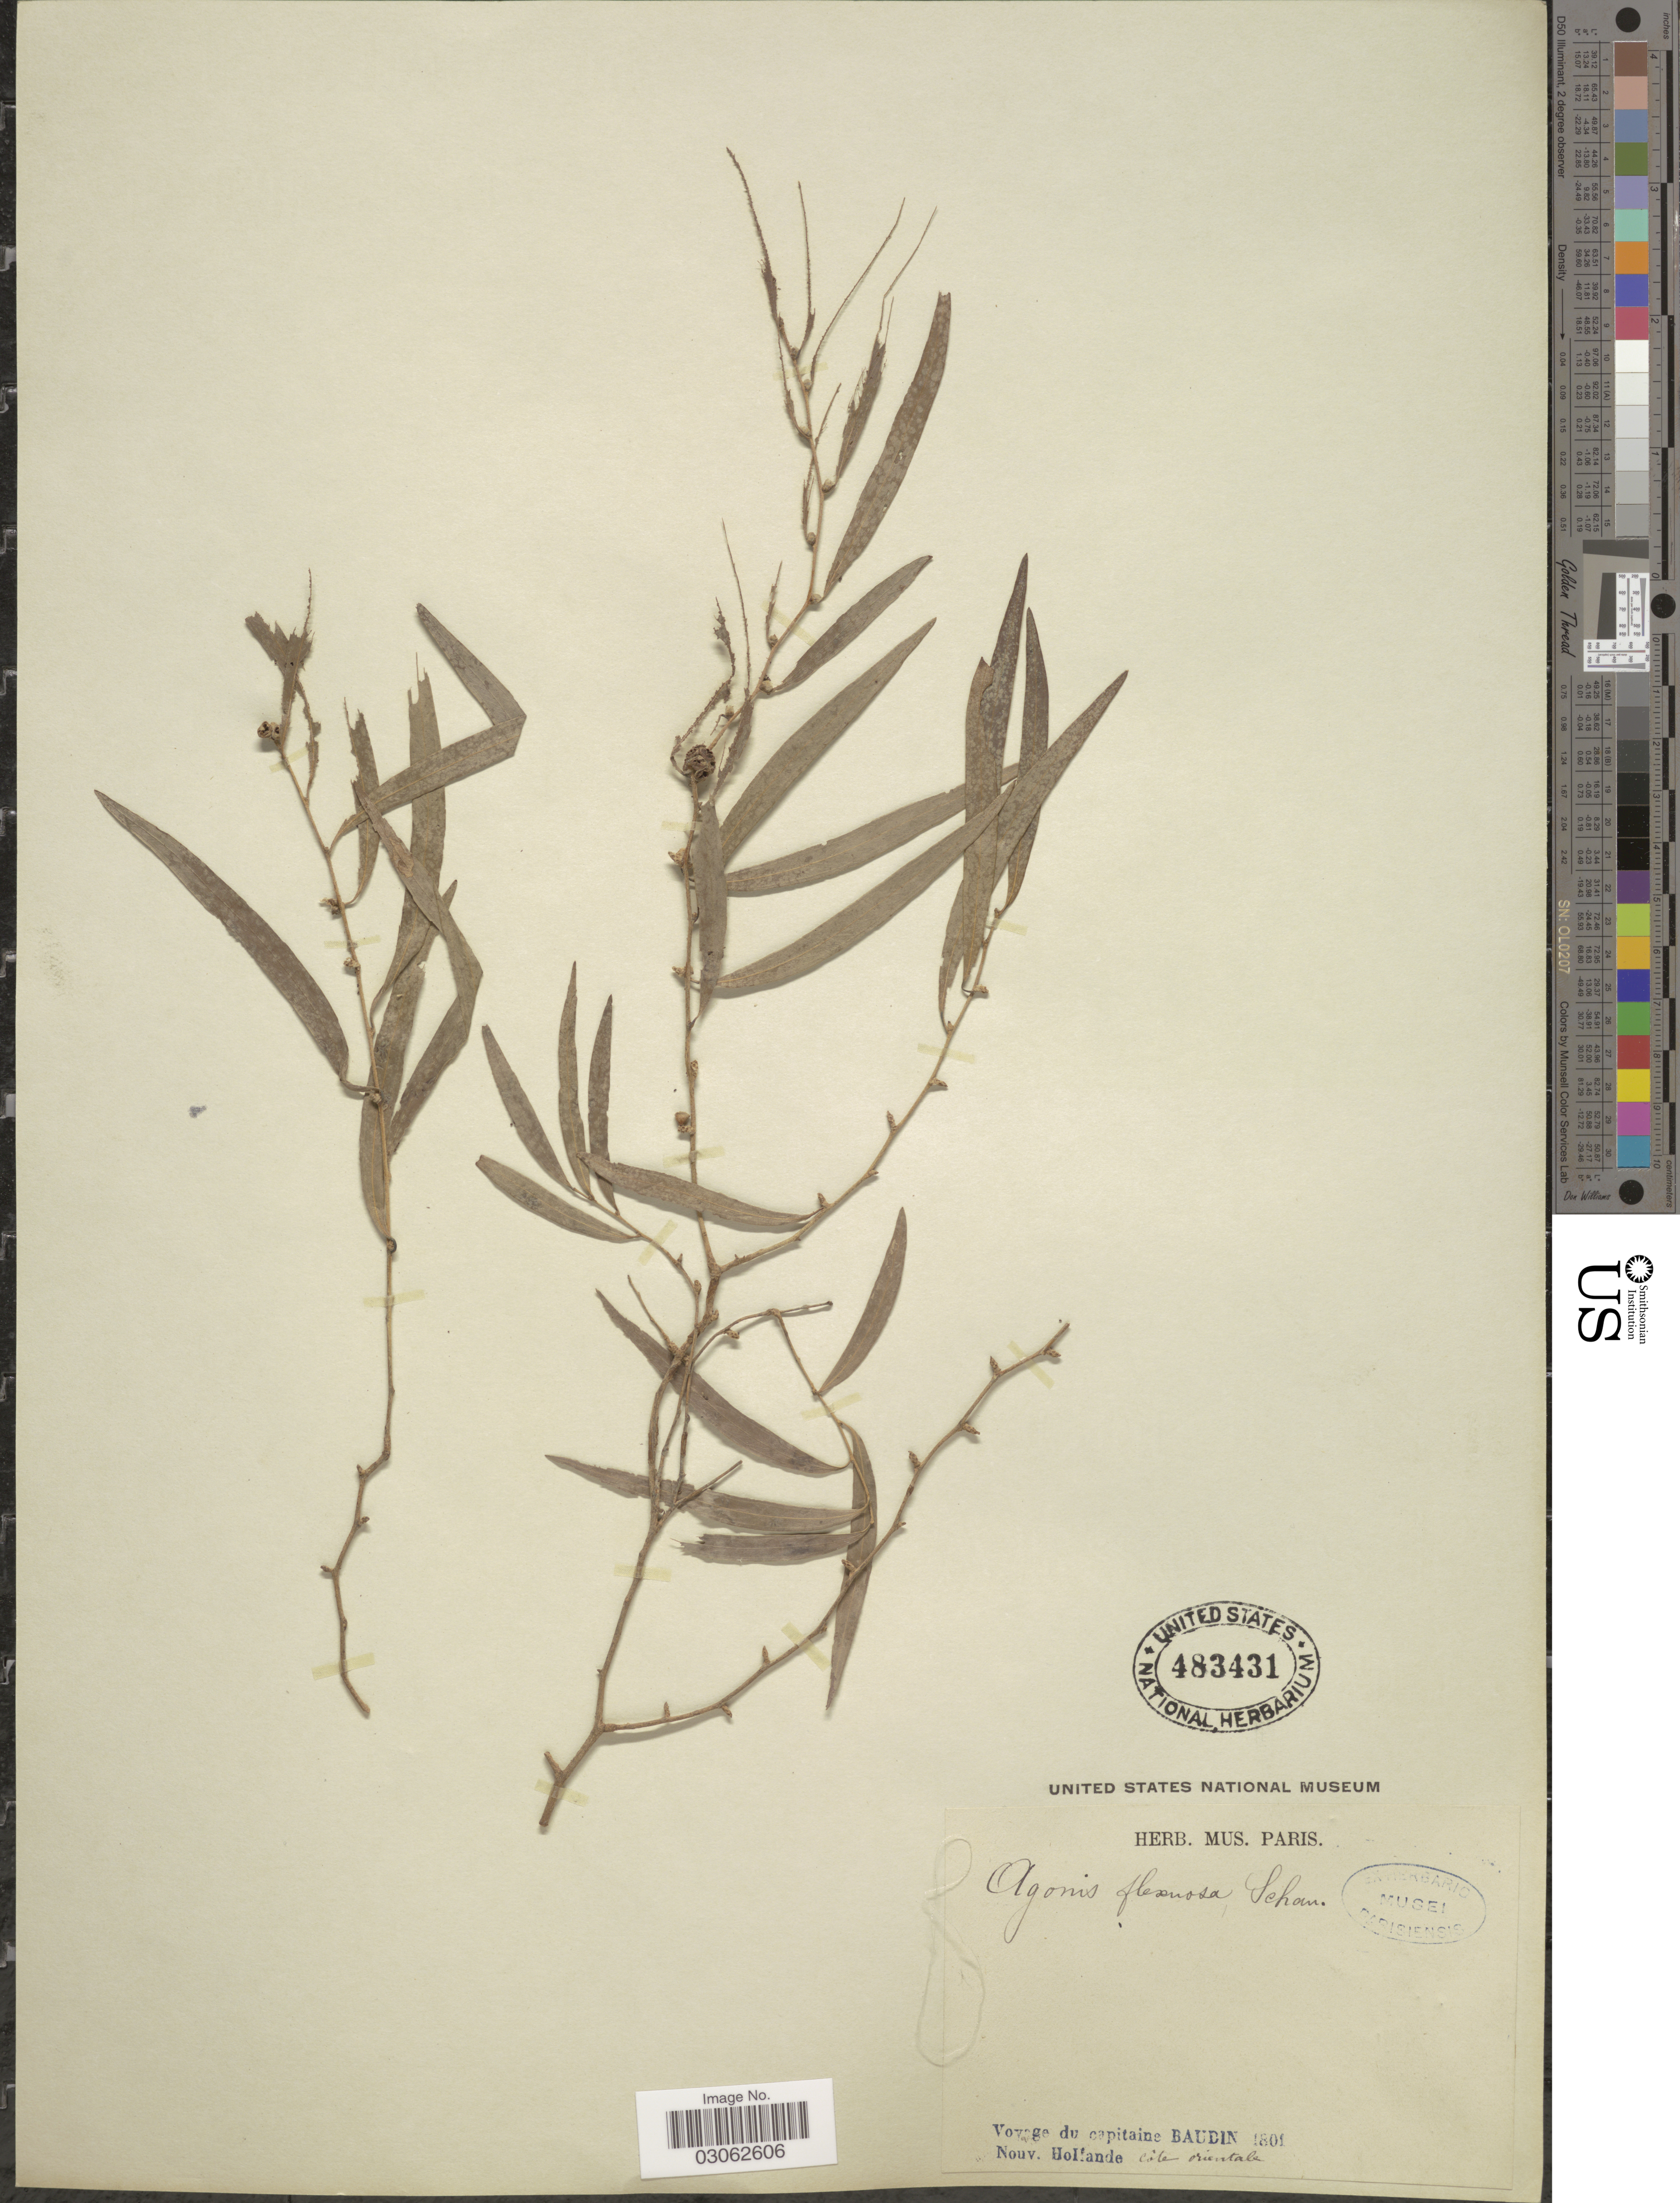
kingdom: Plantae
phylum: Tracheophyta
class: Magnoliopsida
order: Myrtales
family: Myrtaceae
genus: Agonis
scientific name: Agonis flexuosa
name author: (Willd.) Sweet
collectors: T. Baudin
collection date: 1801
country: Australia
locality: Nouv. Hollande. Côte Orientale.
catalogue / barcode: US 483431